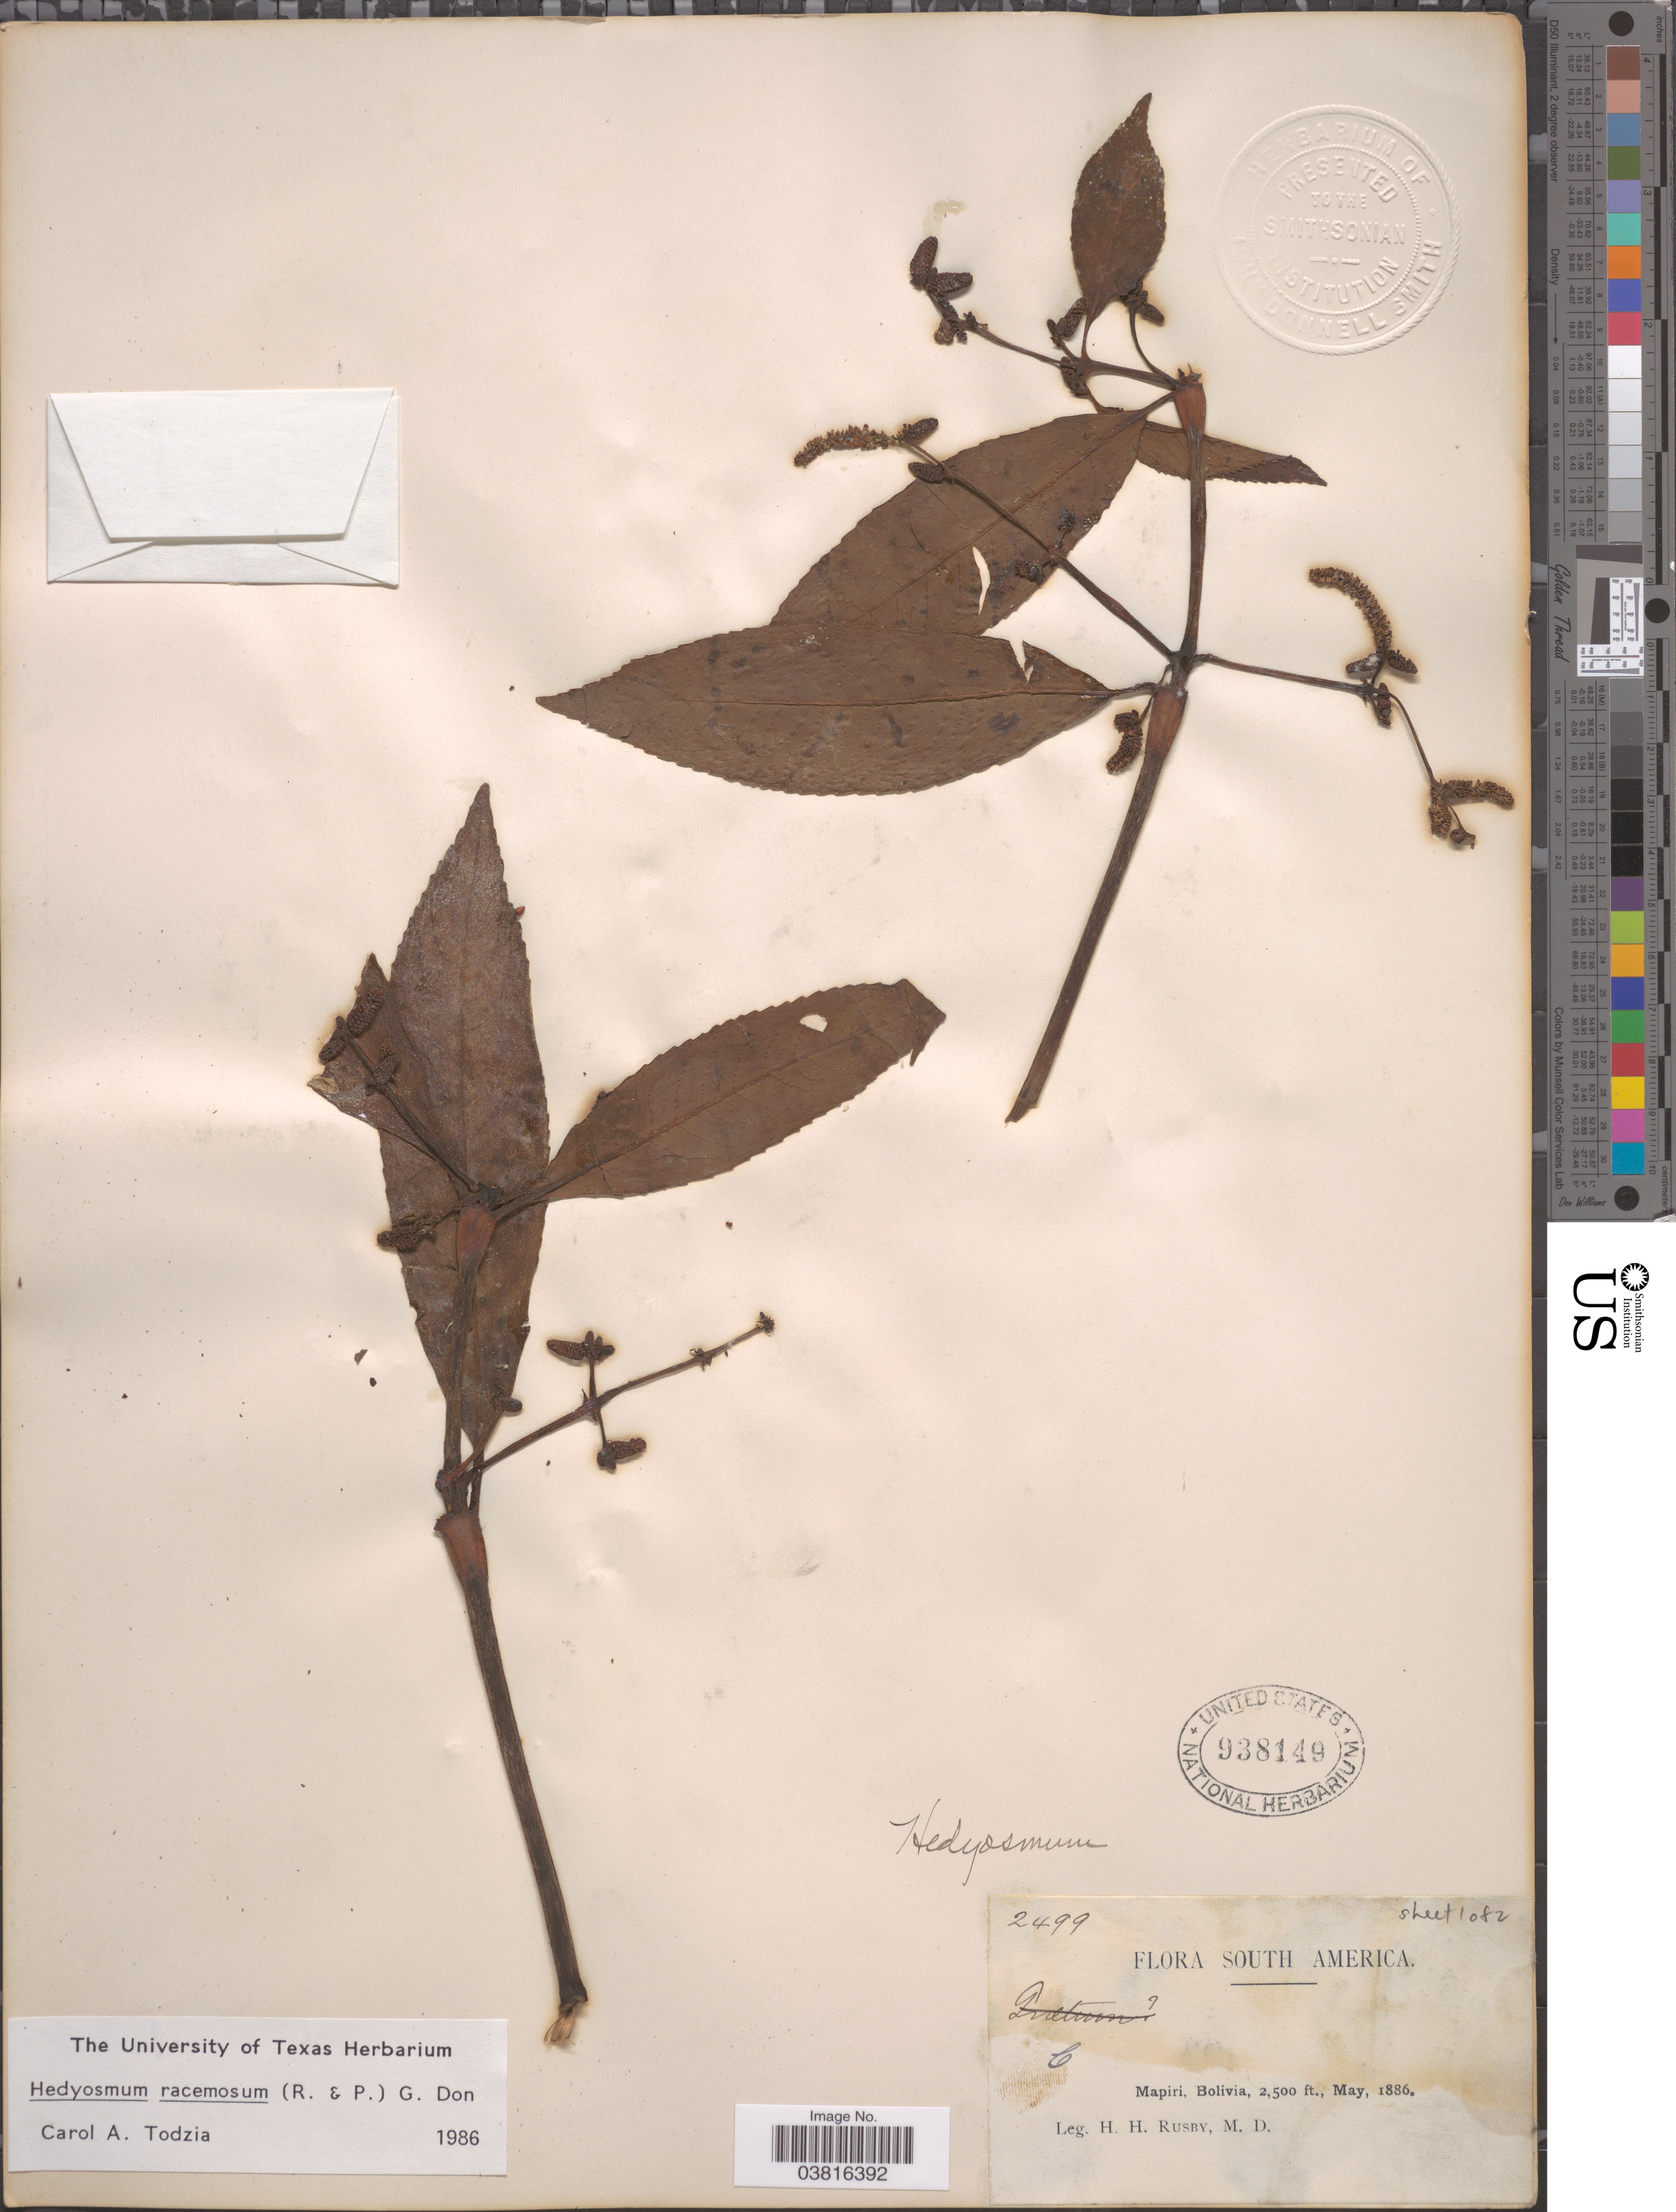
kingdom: Plantae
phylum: Tracheophyta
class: Magnoliopsida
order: Chloranthales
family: Chloranthaceae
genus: Hedyosmum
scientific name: Hedyosmum racemosum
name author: (Ruiz & Pav.) G. Don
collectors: H. H. Rusby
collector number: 2499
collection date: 1886-05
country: Bolivia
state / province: La Páz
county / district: Larecaja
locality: Mapiri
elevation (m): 762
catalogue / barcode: US 938149